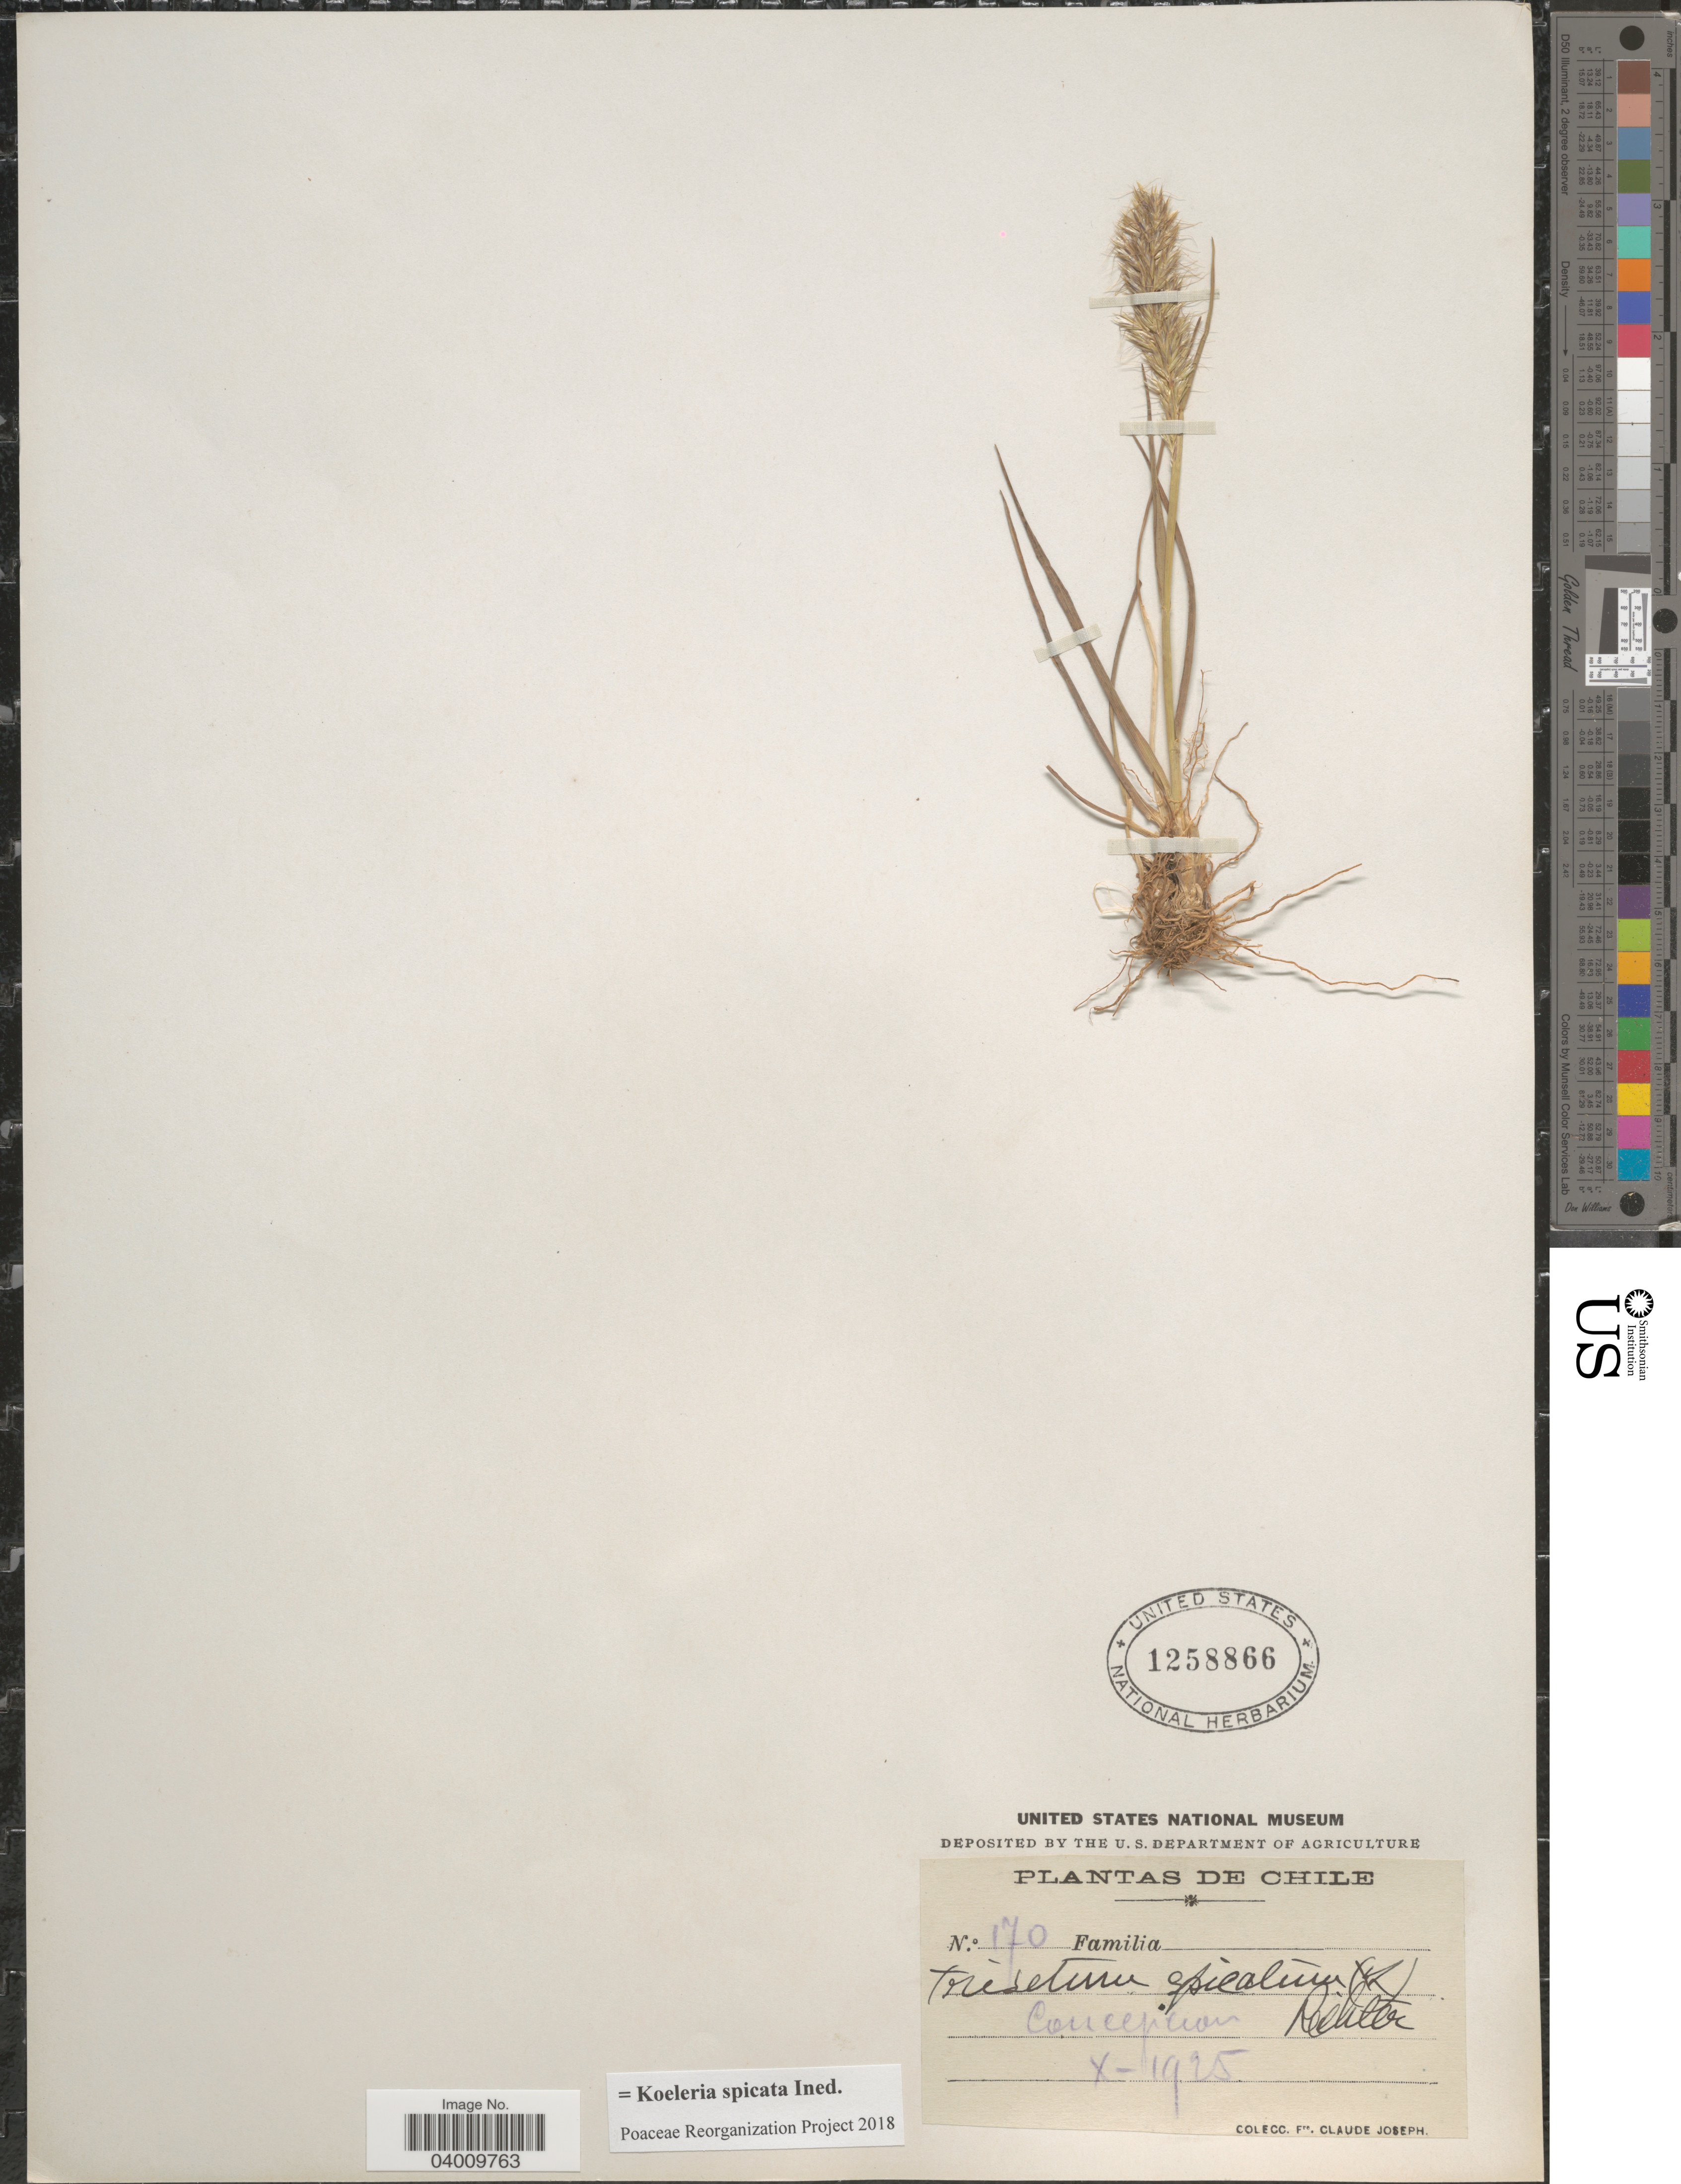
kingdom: Plantae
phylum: Tracheophyta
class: Liliopsida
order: Poales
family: Poaceae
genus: Koeleria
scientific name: Koeleria spicata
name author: (L.) Barberá et al.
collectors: Bro. Claude-Joseph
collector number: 170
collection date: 1925-10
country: Chile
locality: Concepcion.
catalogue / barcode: US 1258866